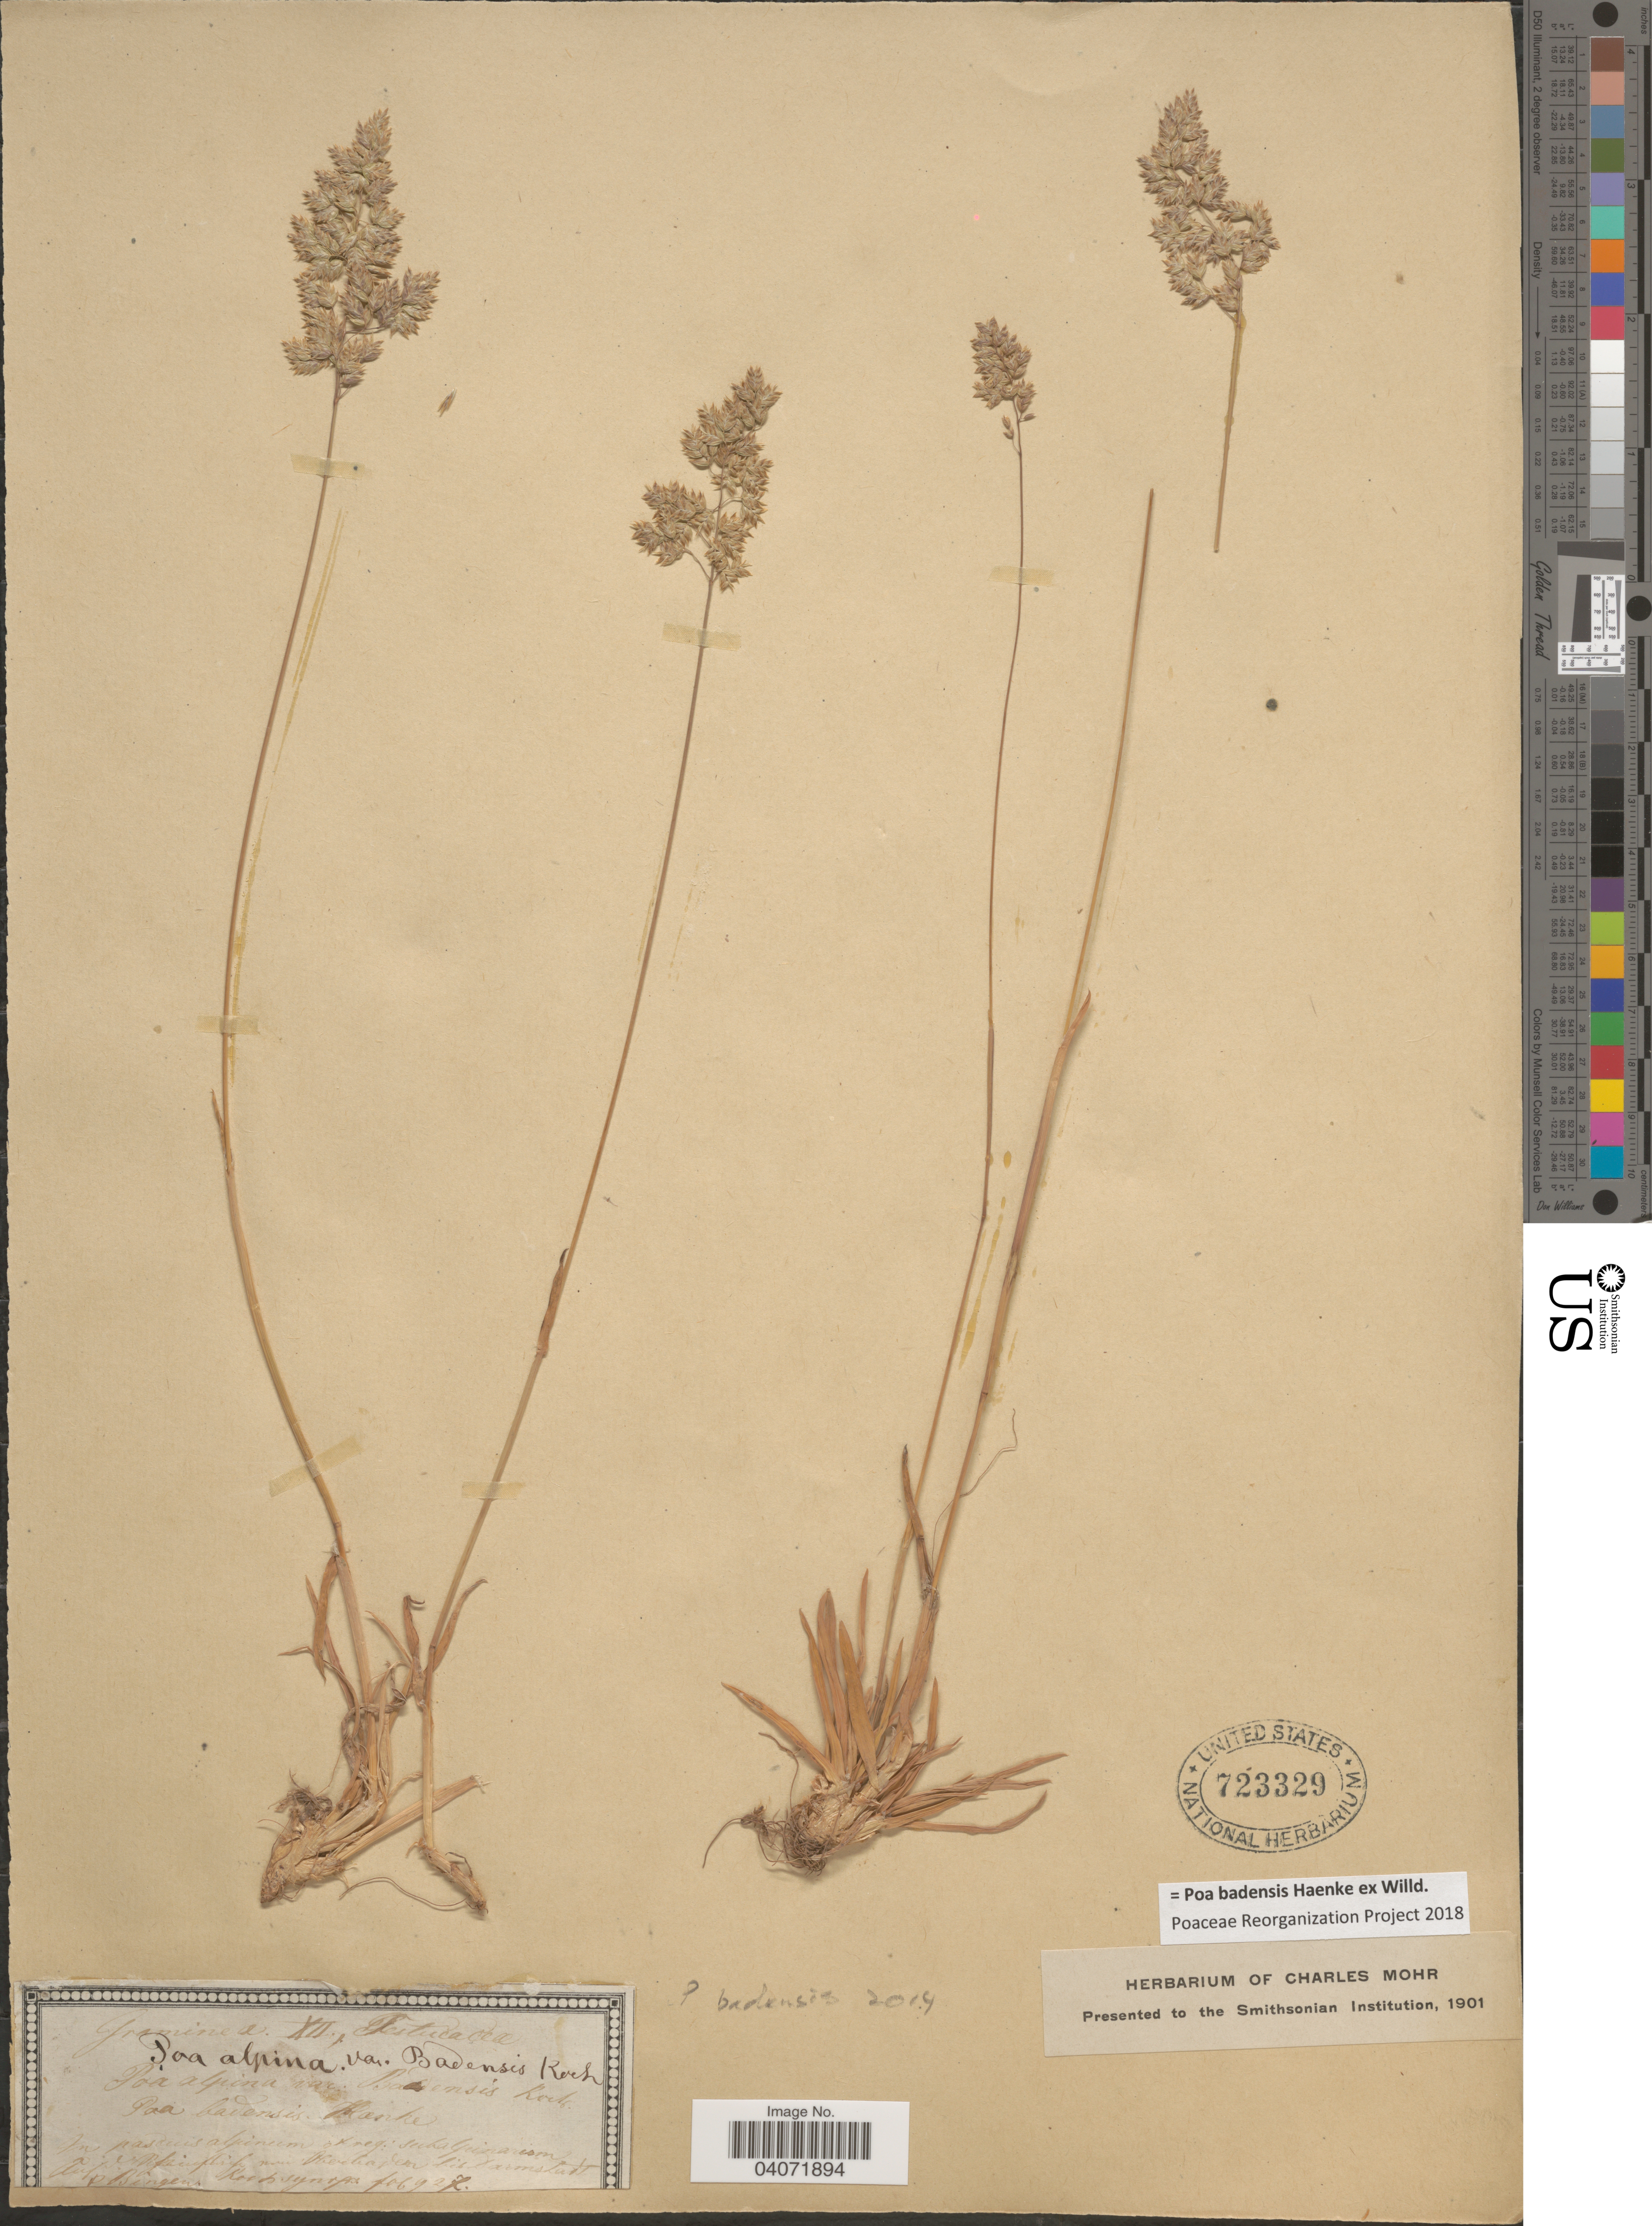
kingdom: Plantae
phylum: Tracheophyta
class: Liliopsida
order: Poales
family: Poaceae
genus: Poa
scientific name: Poa badensis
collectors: Bingens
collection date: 1927-02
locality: In pascuis alpinum oreg: schalpinarism. Auf Afaipirg pai Oberka den divta armshait. [interpreted]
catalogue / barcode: US 723329